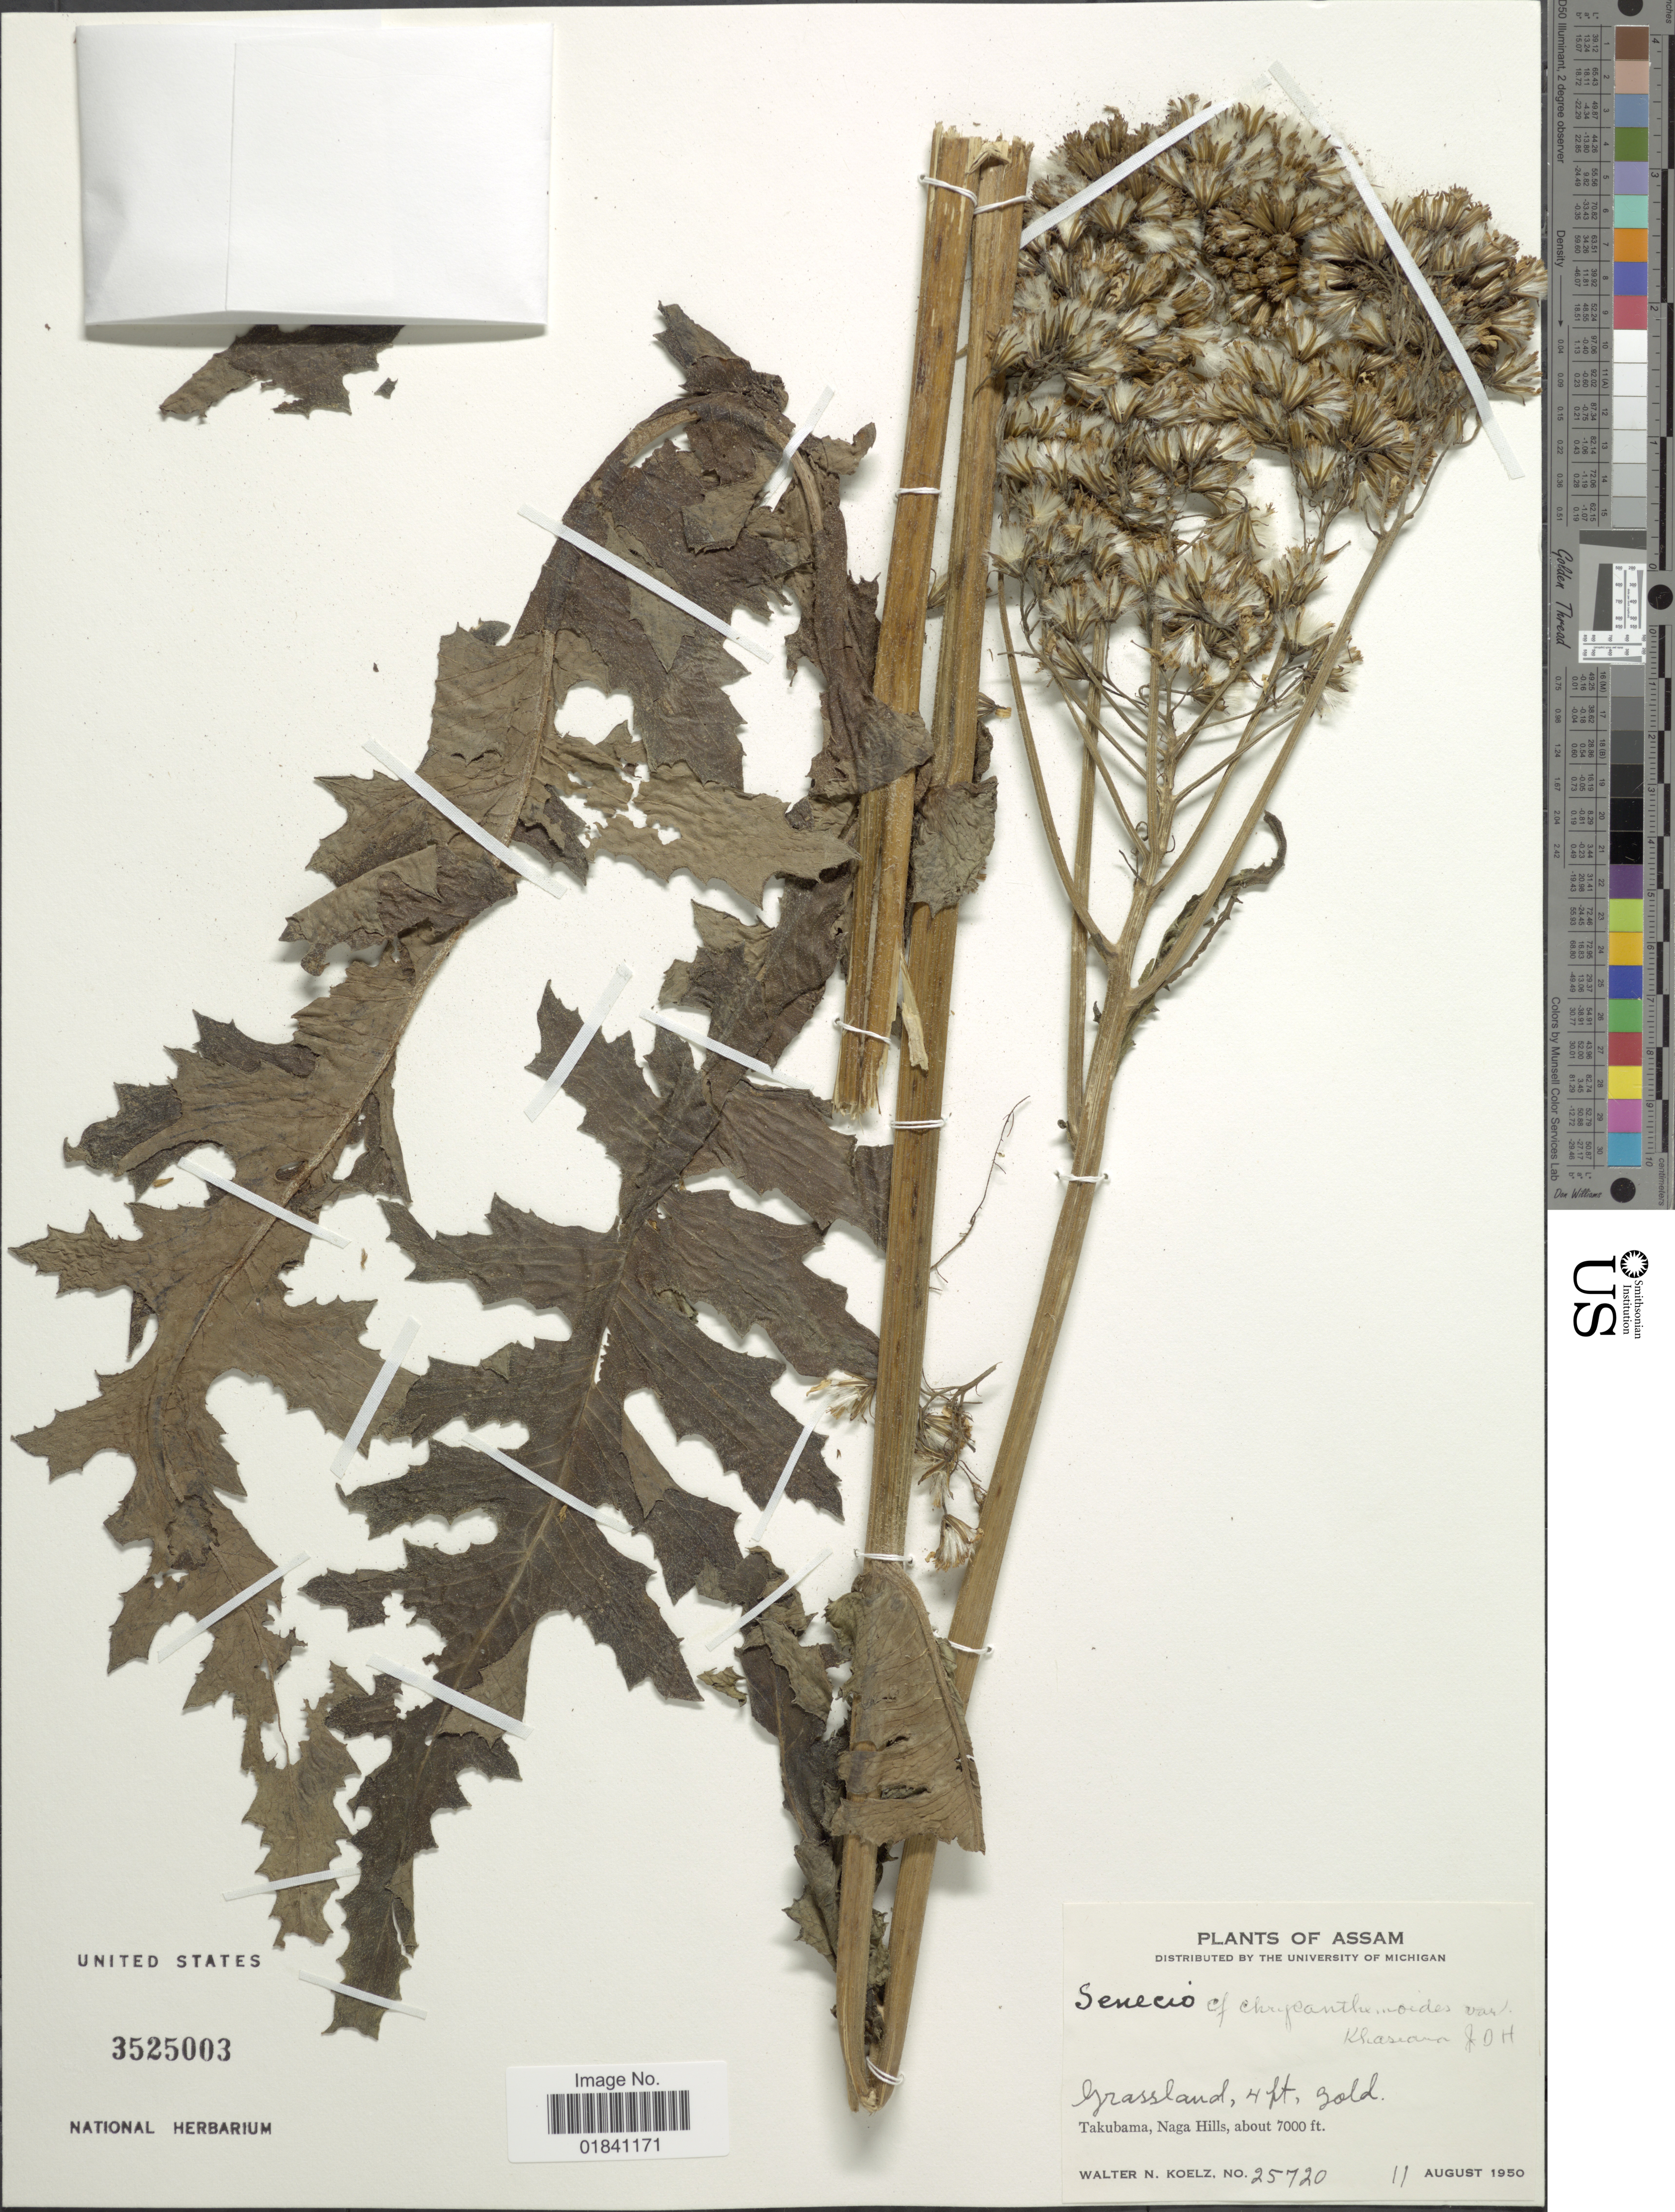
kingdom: Plantae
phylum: Tracheophyta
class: Magnoliopsida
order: Asterales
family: Asteraceae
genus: Cissampelopsis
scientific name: Cissampelopsis corifolia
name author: C. Jeffrey & Y.L. Chen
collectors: W. N. Koelz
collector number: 25720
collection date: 1950-08-11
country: India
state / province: Assam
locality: Takubama, Naga Hills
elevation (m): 2134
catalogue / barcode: US 3525003